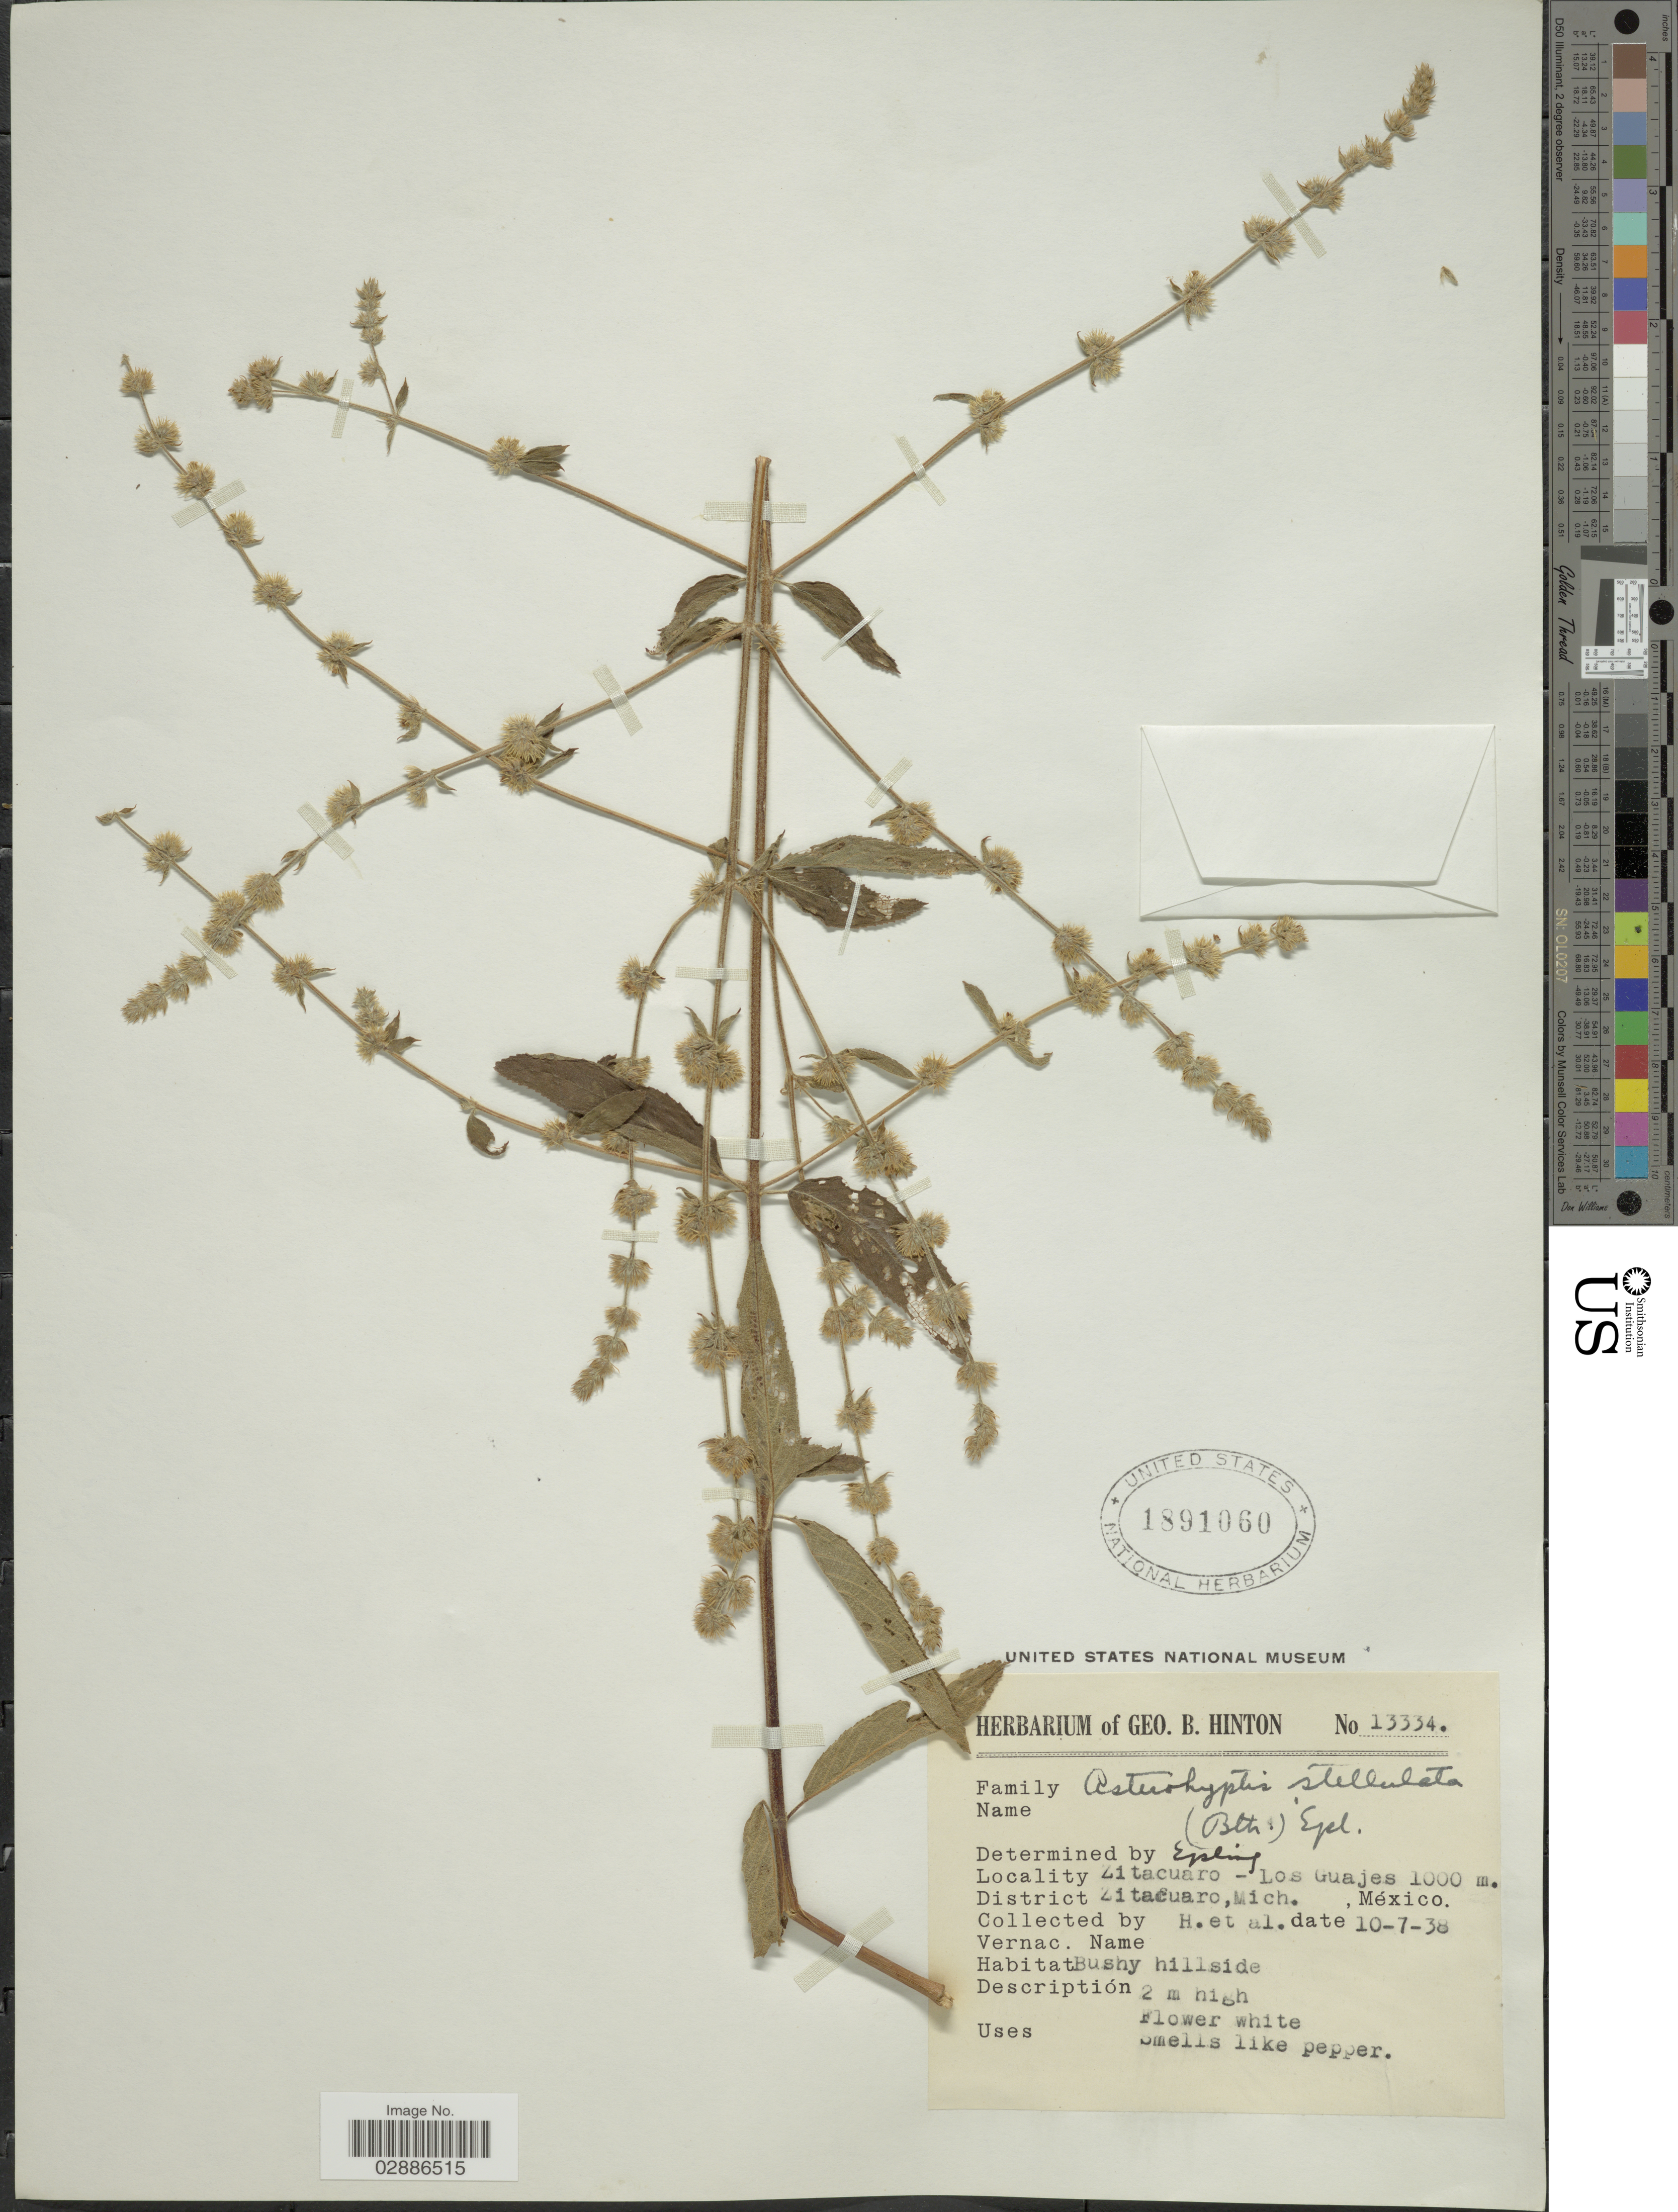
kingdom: Plantae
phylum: Tracheophyta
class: Magnoliopsida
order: Lamiales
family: Lamiaceae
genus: Asterohyptis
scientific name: Asterohyptis stellulata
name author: (Benth.) Epling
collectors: G. B. Hinton & et al.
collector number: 13334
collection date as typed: Transcribed d/m/y: 10/7/38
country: Mexico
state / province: Michoacán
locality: Zitacuaro - Los Guajes, District Zitacuaro, Mich., México.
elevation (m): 1000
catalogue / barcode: US 1891060